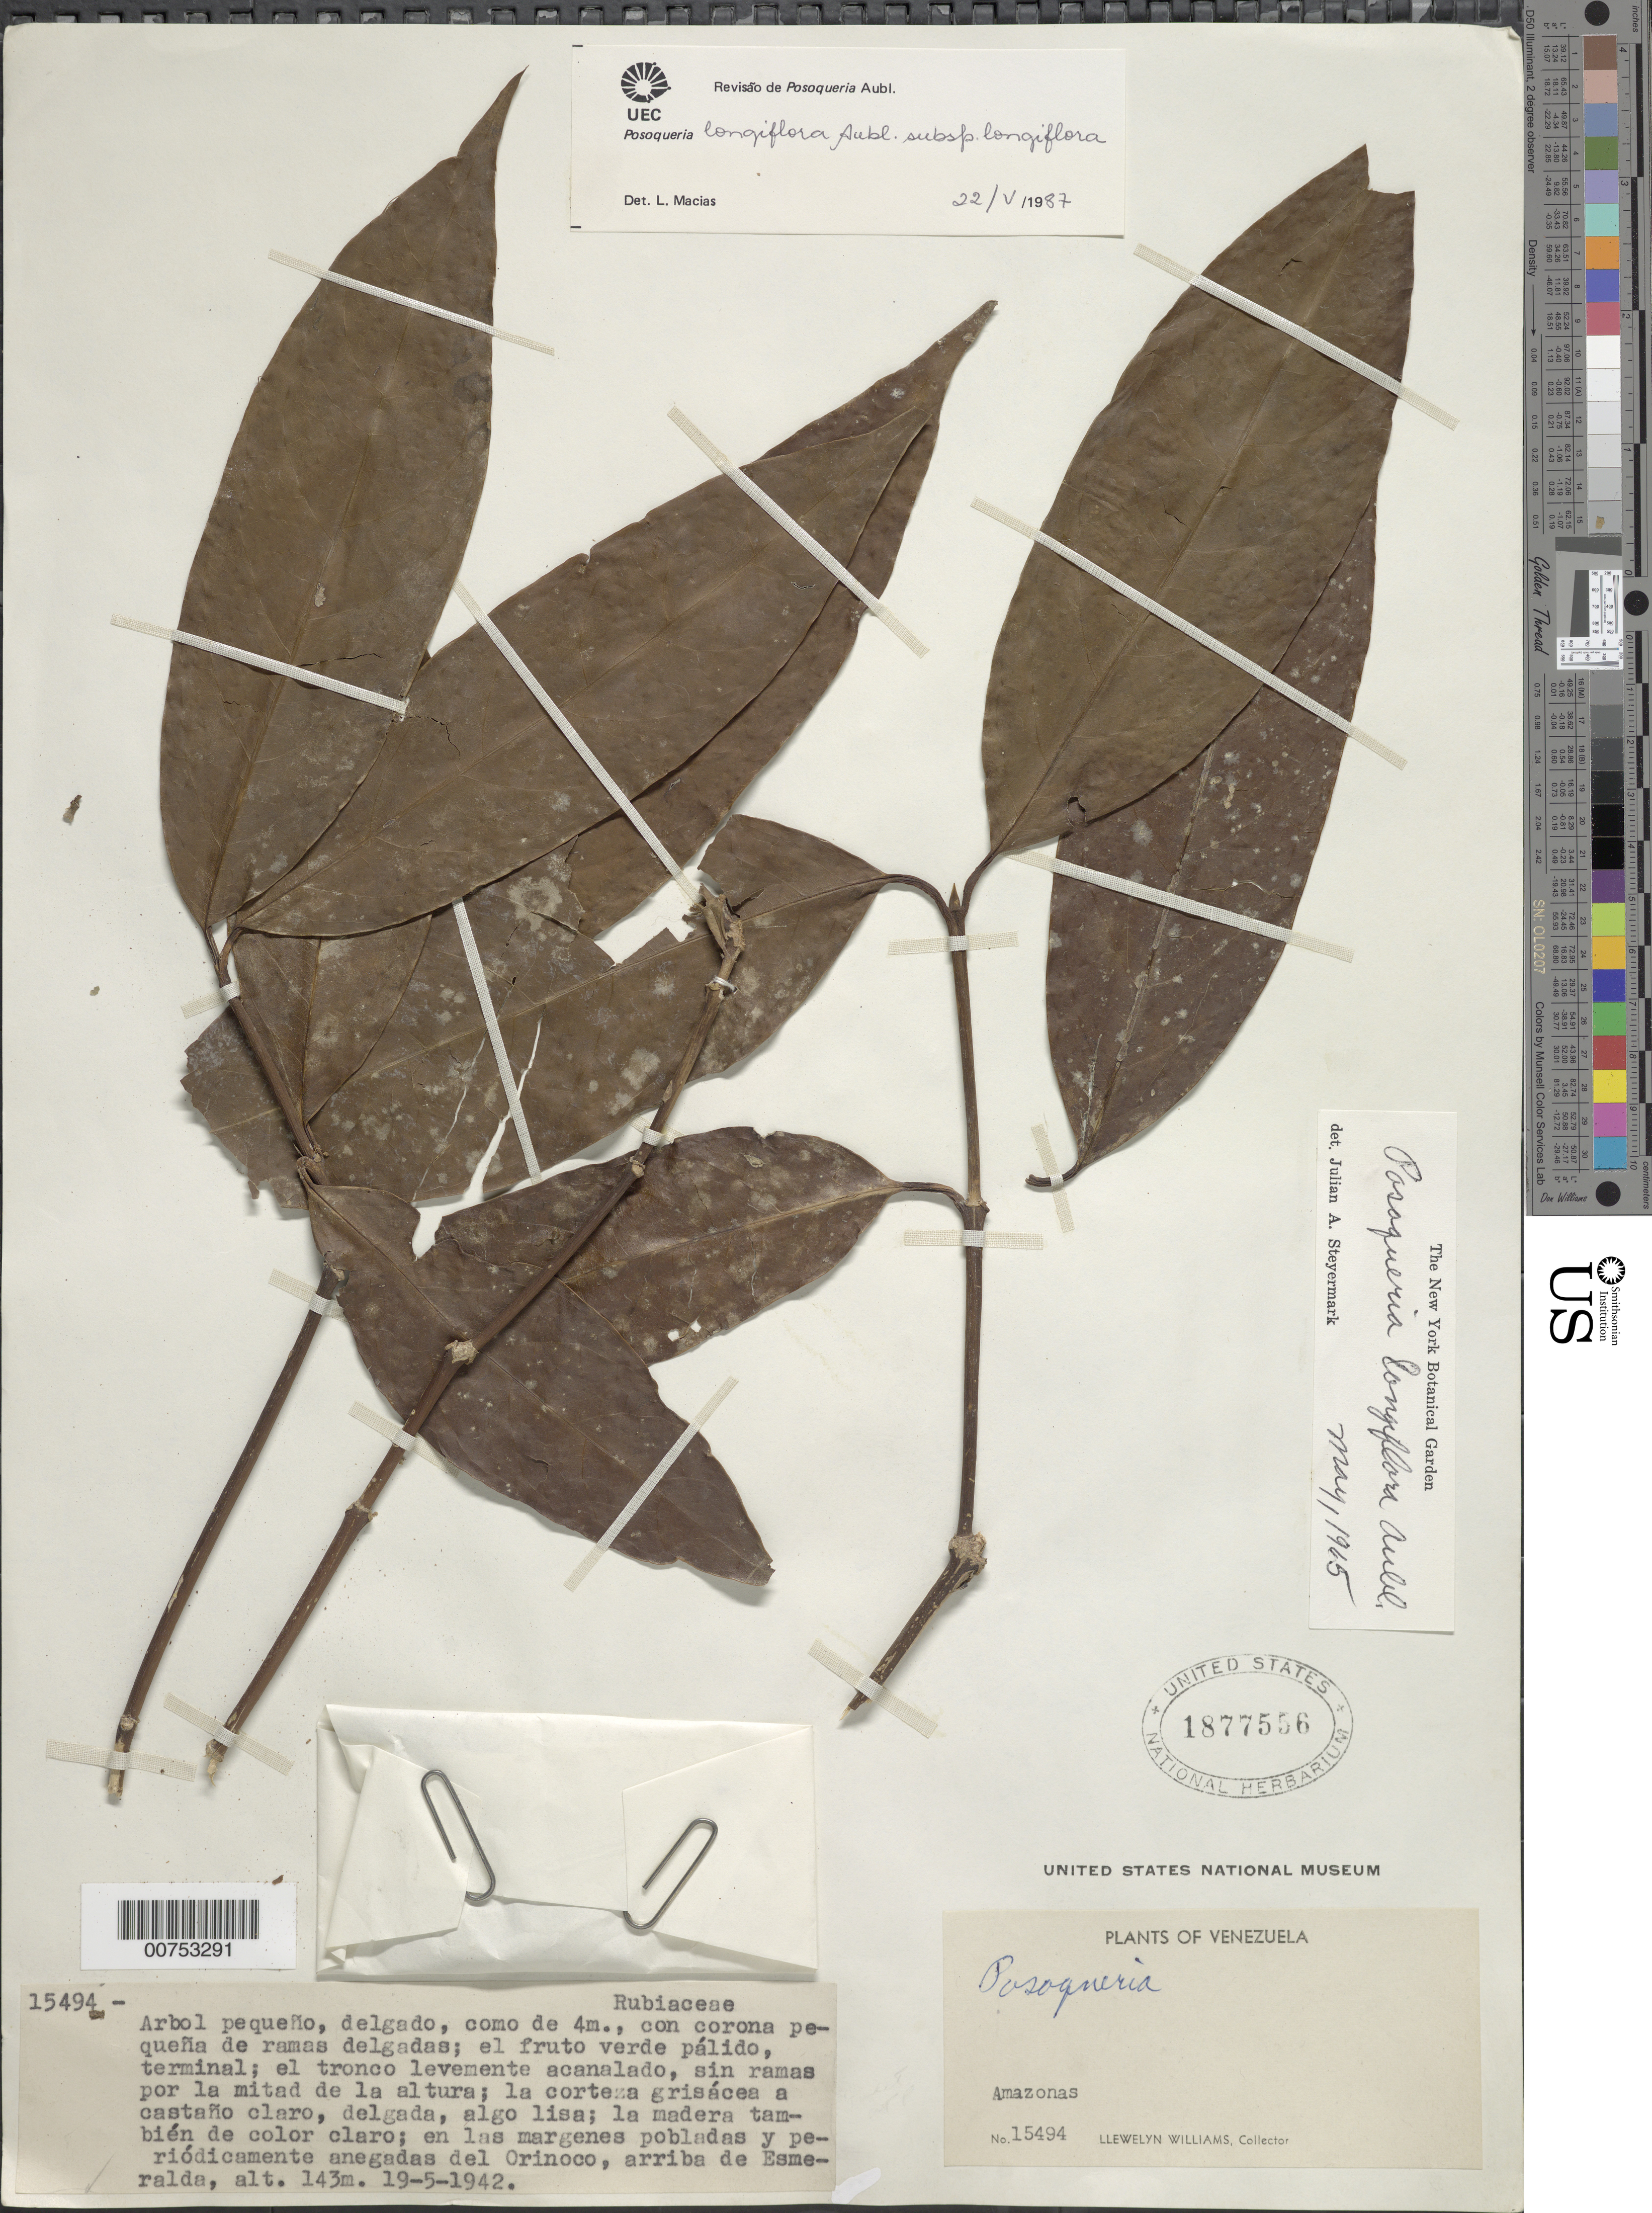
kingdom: Plantae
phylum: Tracheophyta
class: Magnoliopsida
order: Gentianales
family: Rubiaceae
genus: Posoqueria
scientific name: Posoqueria longiflora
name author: Aubl.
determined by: Steyermark, Julian A., (VEN)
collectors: Ll. Williams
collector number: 15494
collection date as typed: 19-May-42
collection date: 1942-05-19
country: Venezuela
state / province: Amazonas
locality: Esmeralda, Alto Orinoco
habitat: Margenes pobladas y periodicamente anegadas del rio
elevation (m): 143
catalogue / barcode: US 1877556